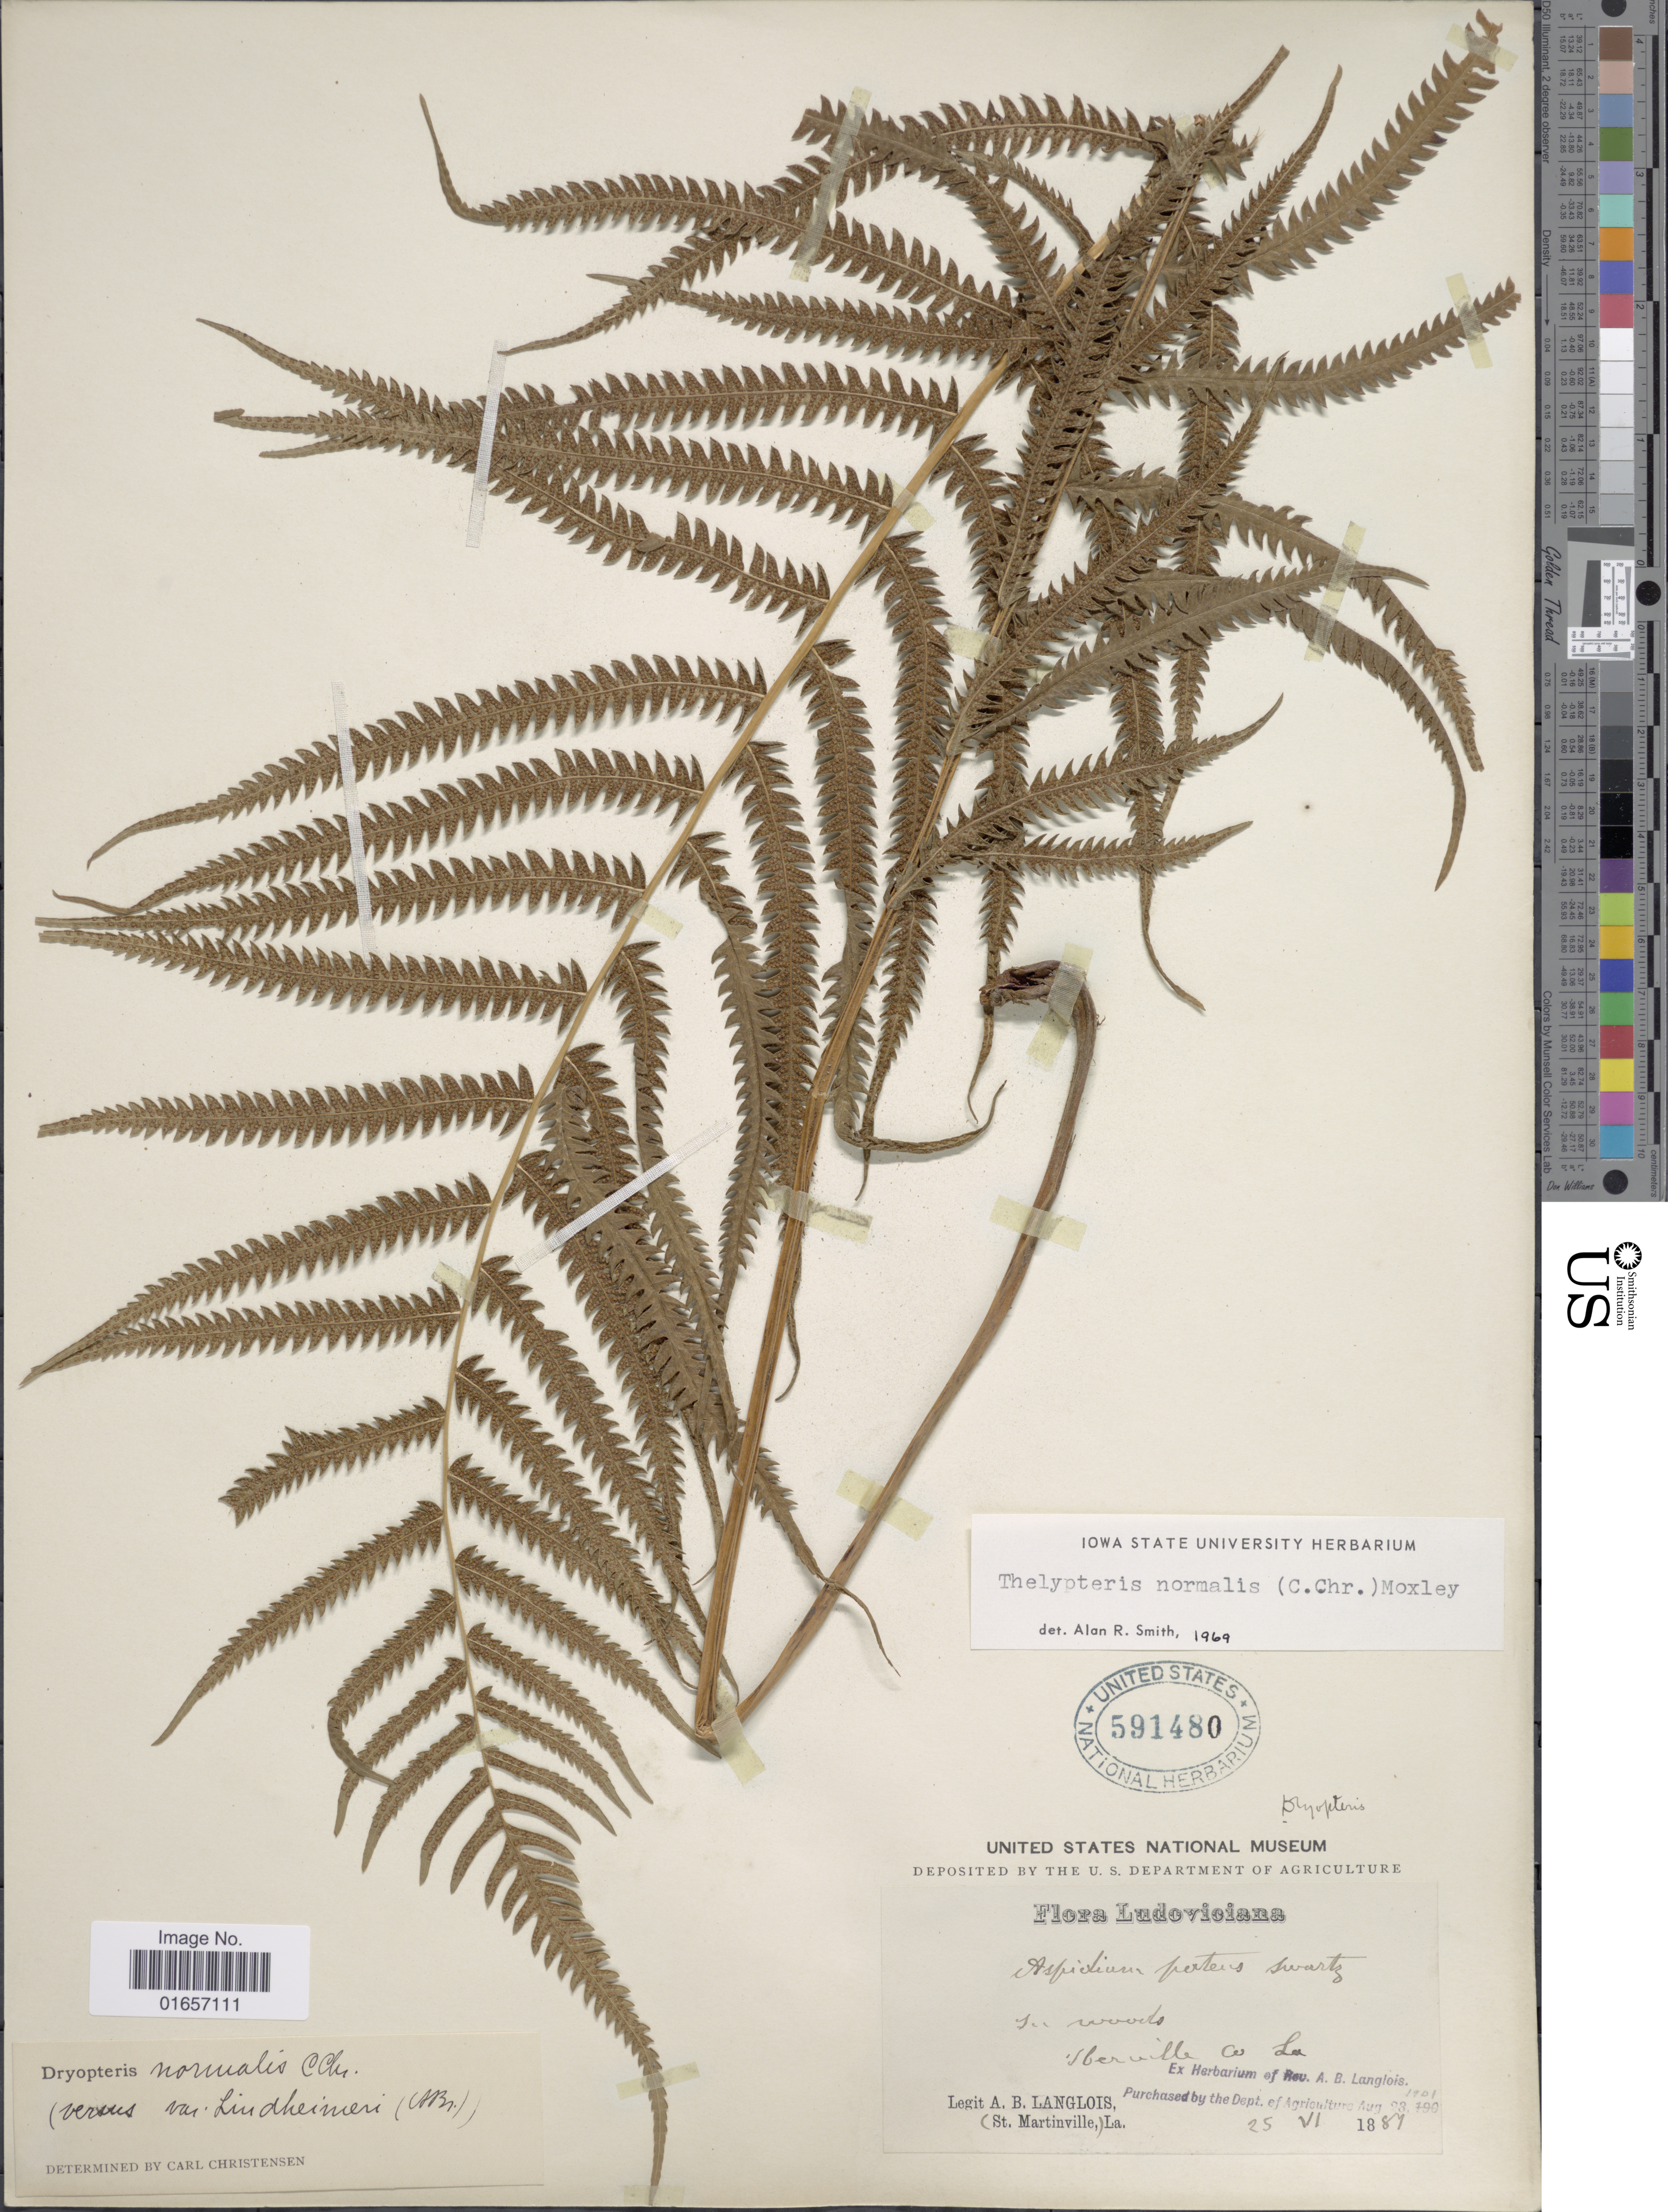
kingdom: Plantae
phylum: Tracheophyta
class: Polypodiopsida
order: Polypodiales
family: Thelypteridaceae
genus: Christella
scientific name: Christella kunthii comb. ined.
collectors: A. Langlois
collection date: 1884-07-25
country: United States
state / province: Louisiana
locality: Ludoviciana, in woods, Aberville Co.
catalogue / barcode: US 591480